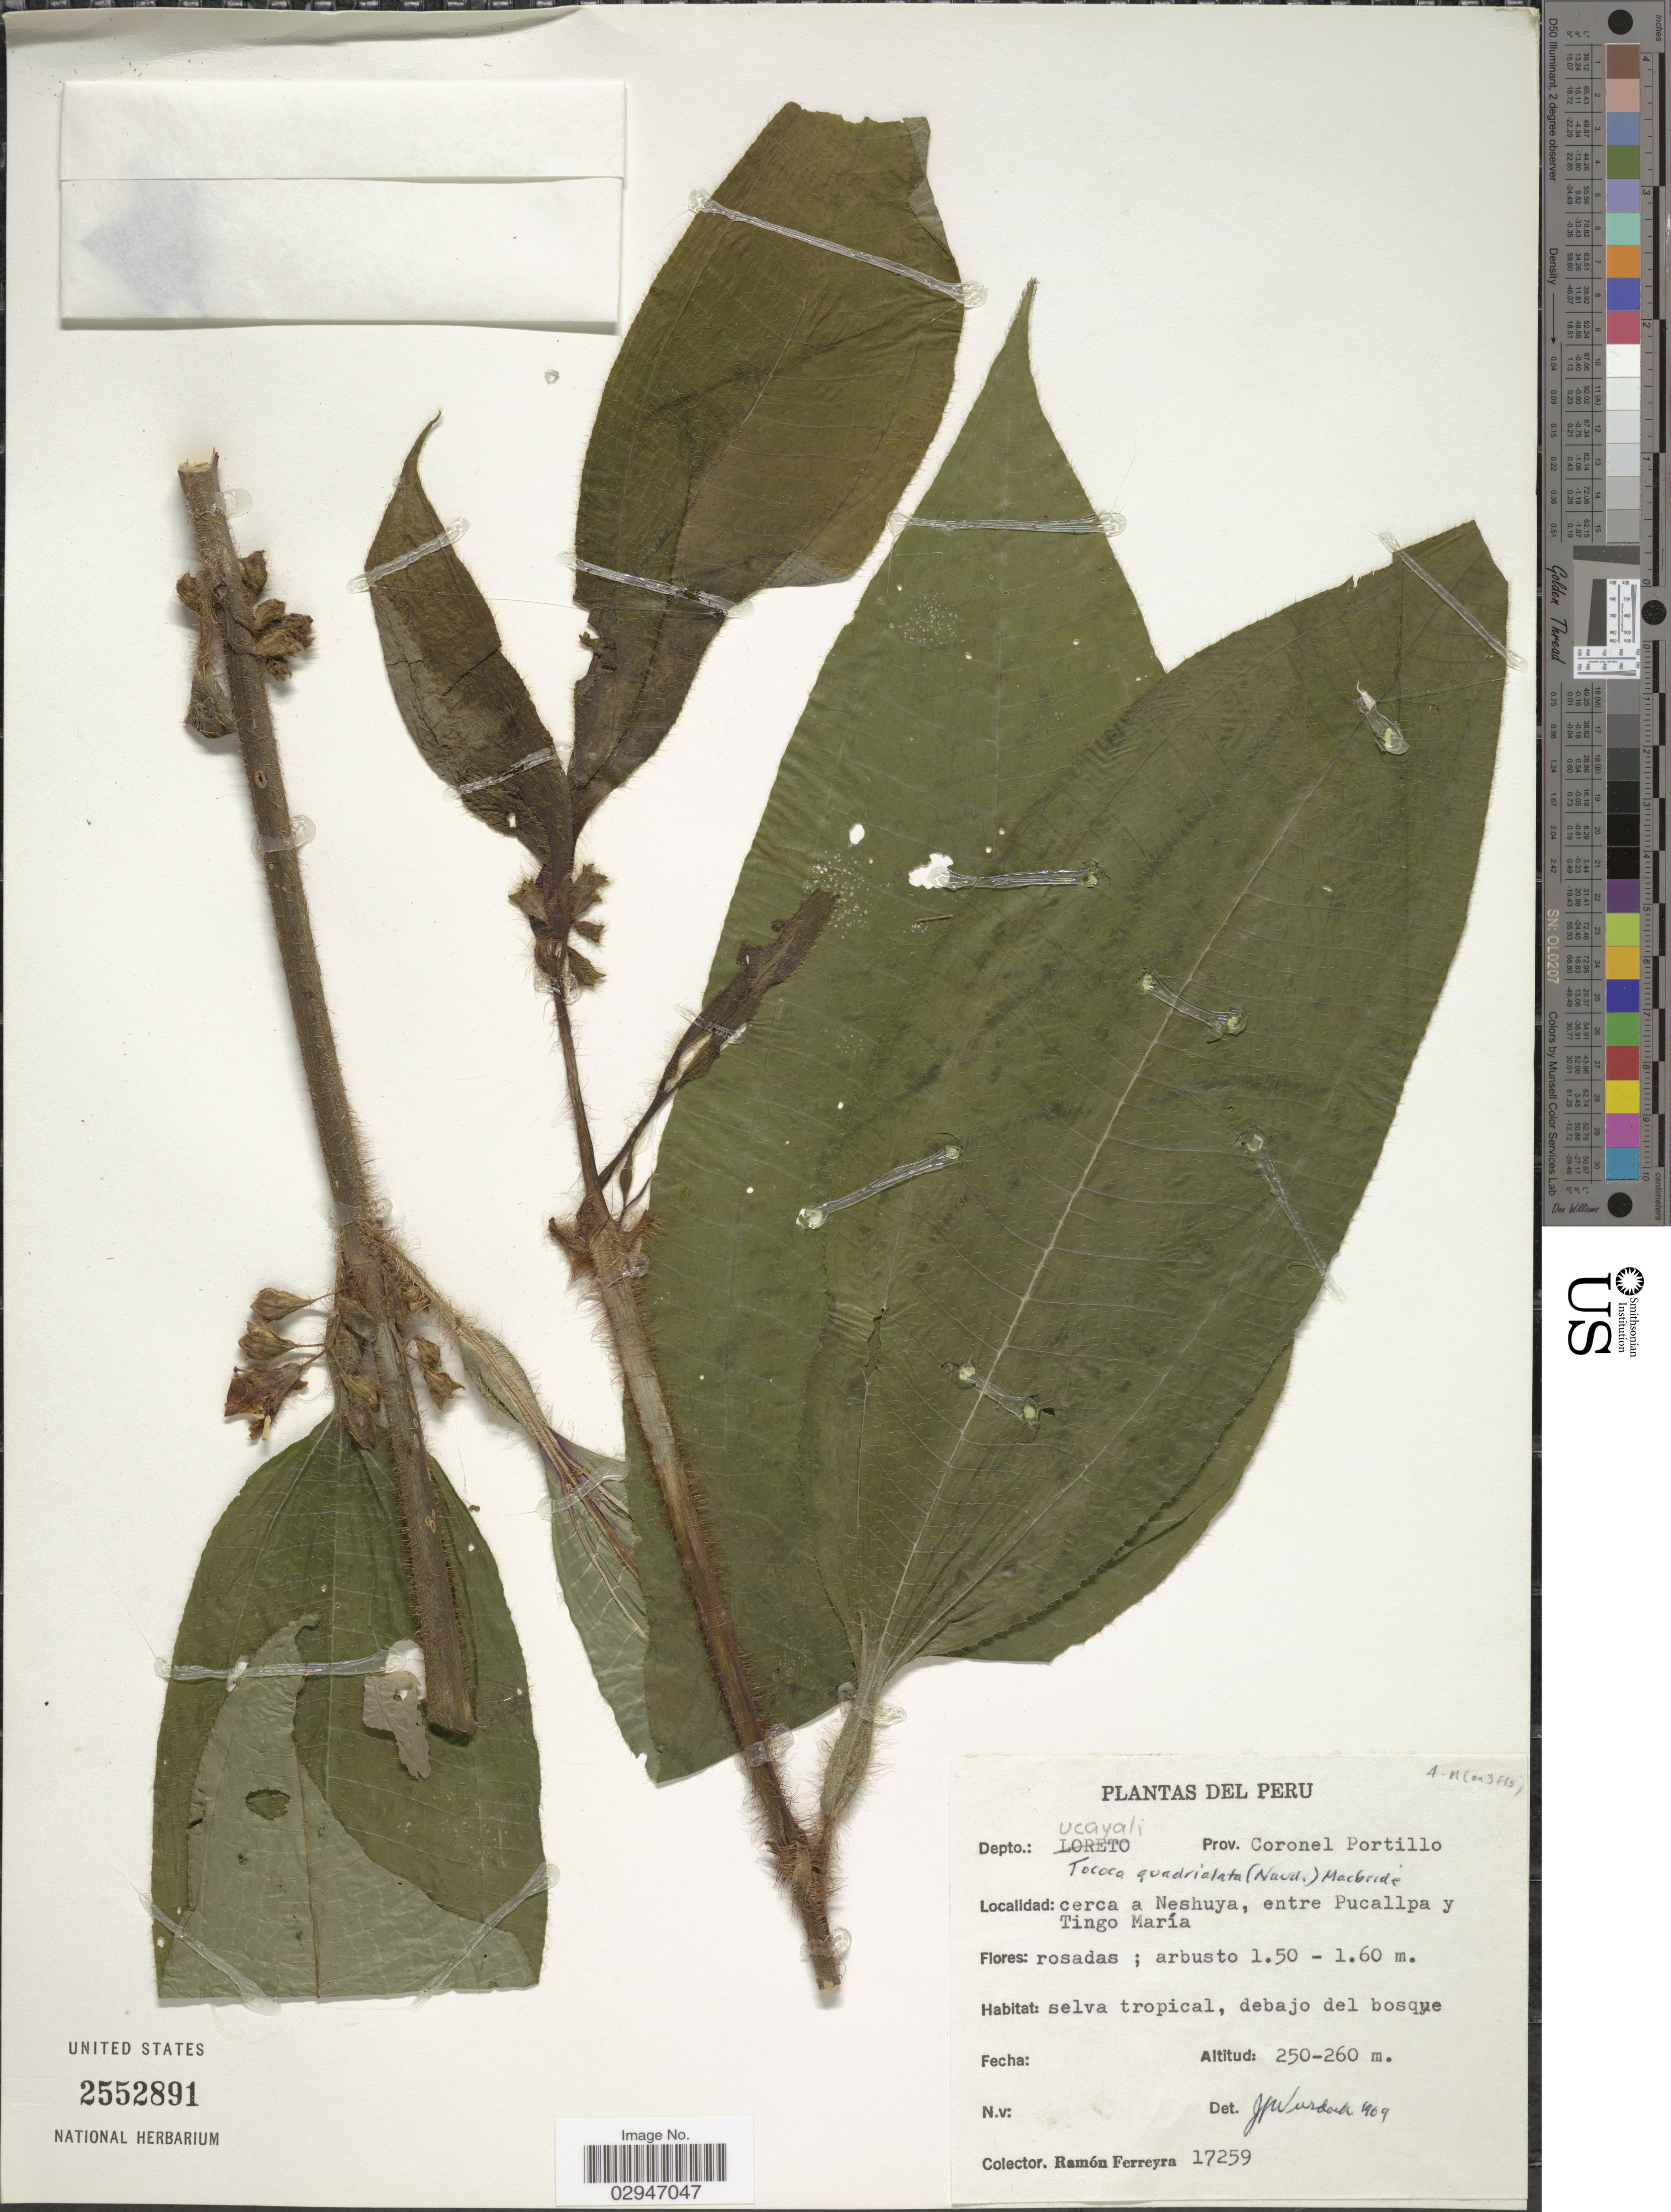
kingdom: Plantae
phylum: Tracheophyta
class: Magnoliopsida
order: Myrtales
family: Melastomataceae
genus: Tococa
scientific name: Tococa quadrialata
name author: (Naudin) J.F. Macbr.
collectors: R. A. Ferreyra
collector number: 17259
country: Peru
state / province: Ucayali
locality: Depto.: Ucayali Prov. Coronel Portillo, cerca a Neshuya, entre Pucallpa y Tingo María.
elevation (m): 250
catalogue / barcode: US 2552891